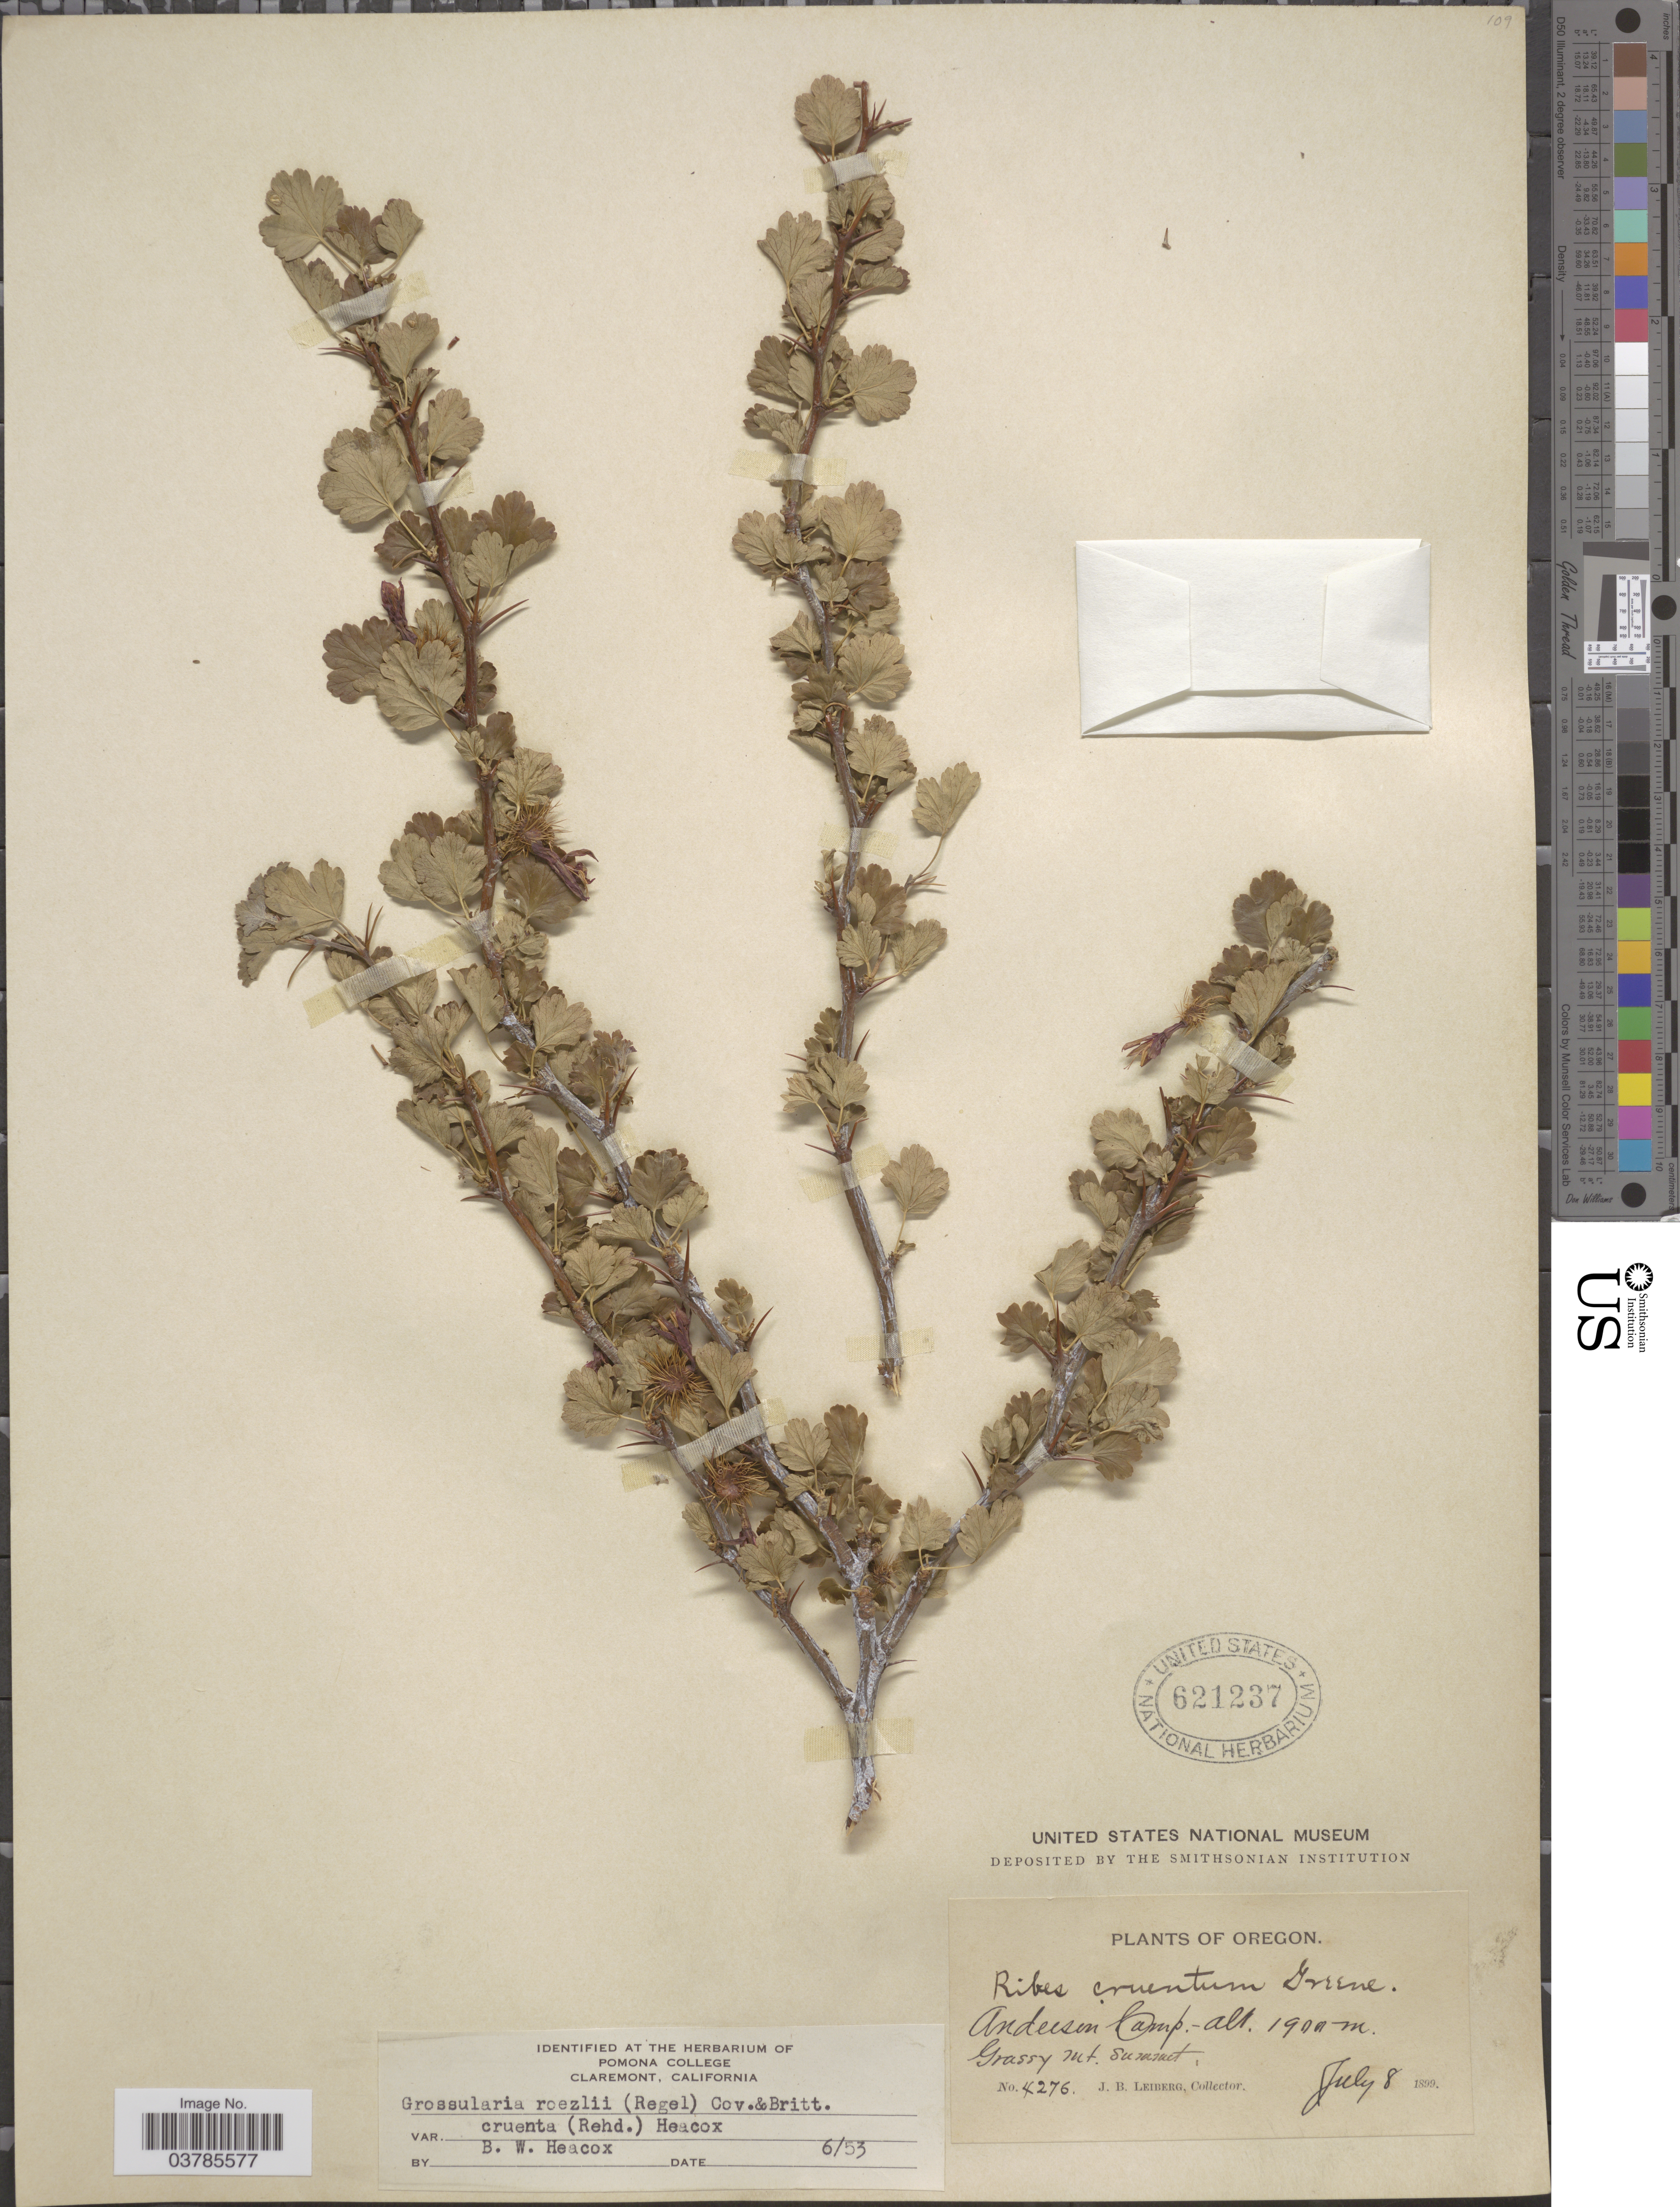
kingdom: Plantae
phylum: Tracheophyta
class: Magnoliopsida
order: Saxifragales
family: Grossulariaceae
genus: Ribes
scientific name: Ribes roezlii var. cruentum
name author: (Greene) Rehder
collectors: J. B. Leiberg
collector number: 4276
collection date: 1899-07-08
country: United States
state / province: Oregon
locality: Anderson Camp. Grassy Mt. Summit.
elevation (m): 1900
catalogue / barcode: US 621237